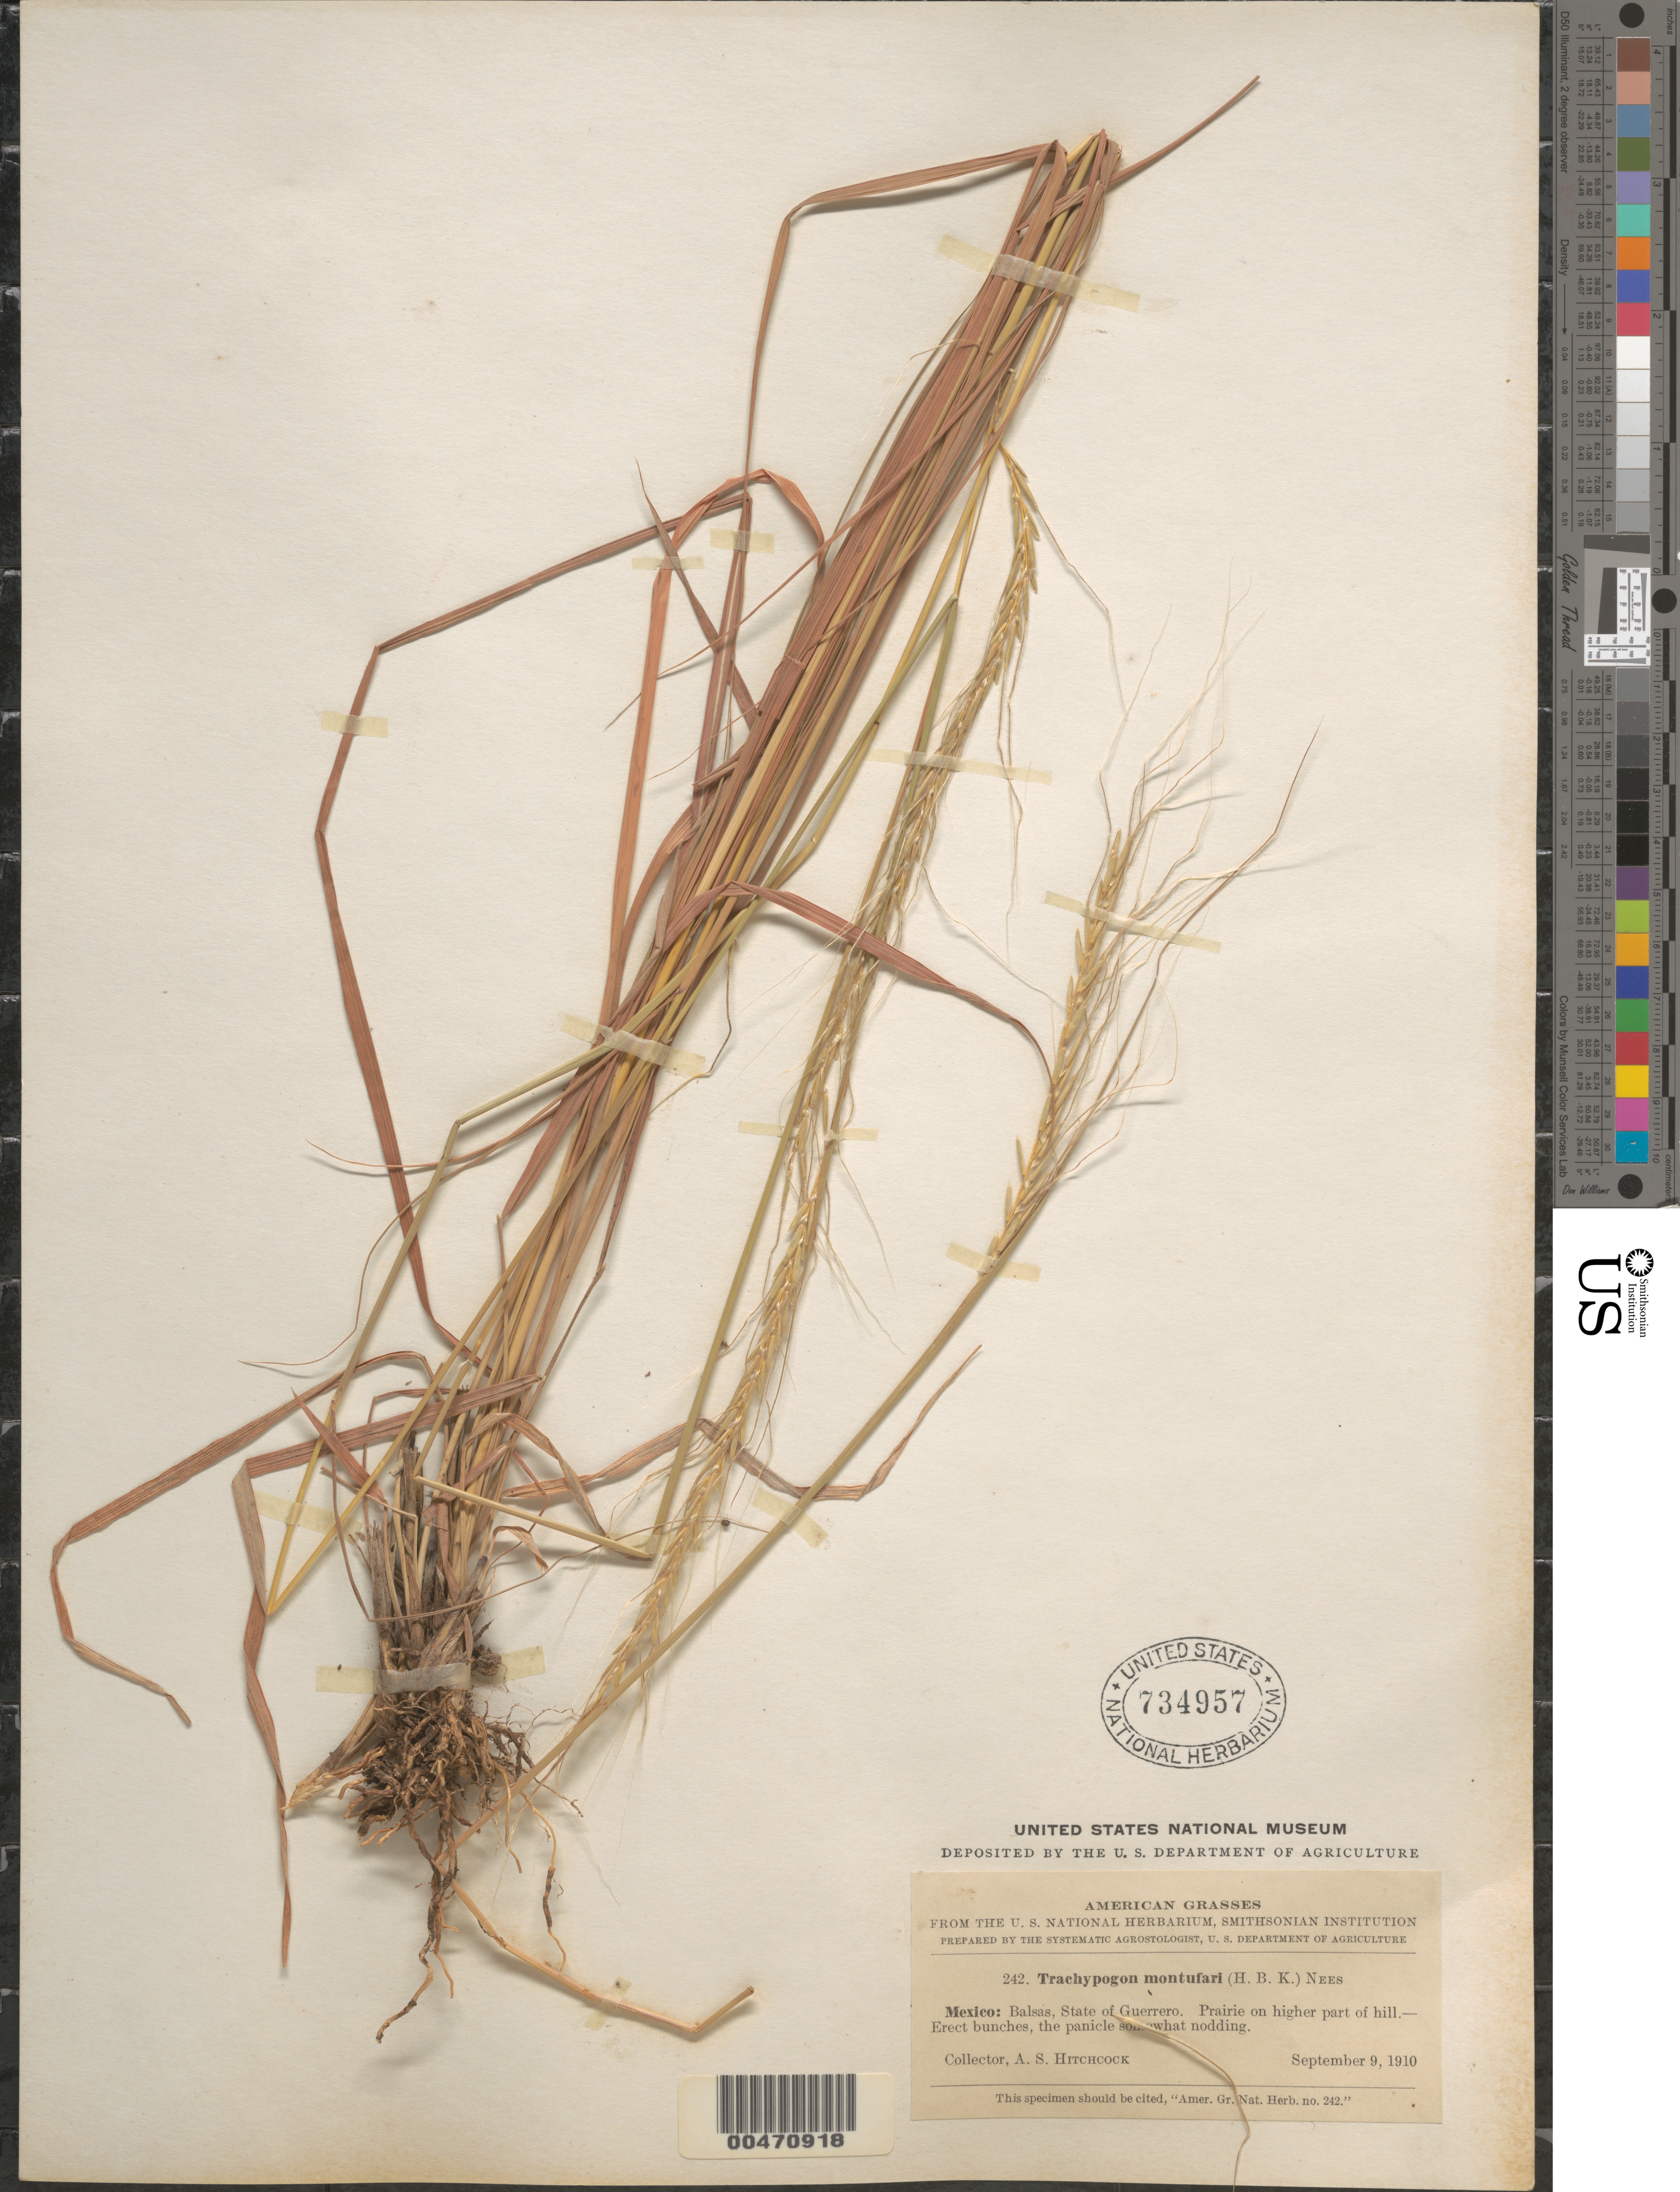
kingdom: Plantae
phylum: Tracheophyta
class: Liliopsida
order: Poales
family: Poaceae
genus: Trachypogon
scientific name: Trachypogon montufari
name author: (Kunth) Nees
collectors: A. S. Hitchcock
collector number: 242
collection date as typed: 9 Sep 1910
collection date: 1910-09-09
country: Mexico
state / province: Guerrero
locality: Balsas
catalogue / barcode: US 734957